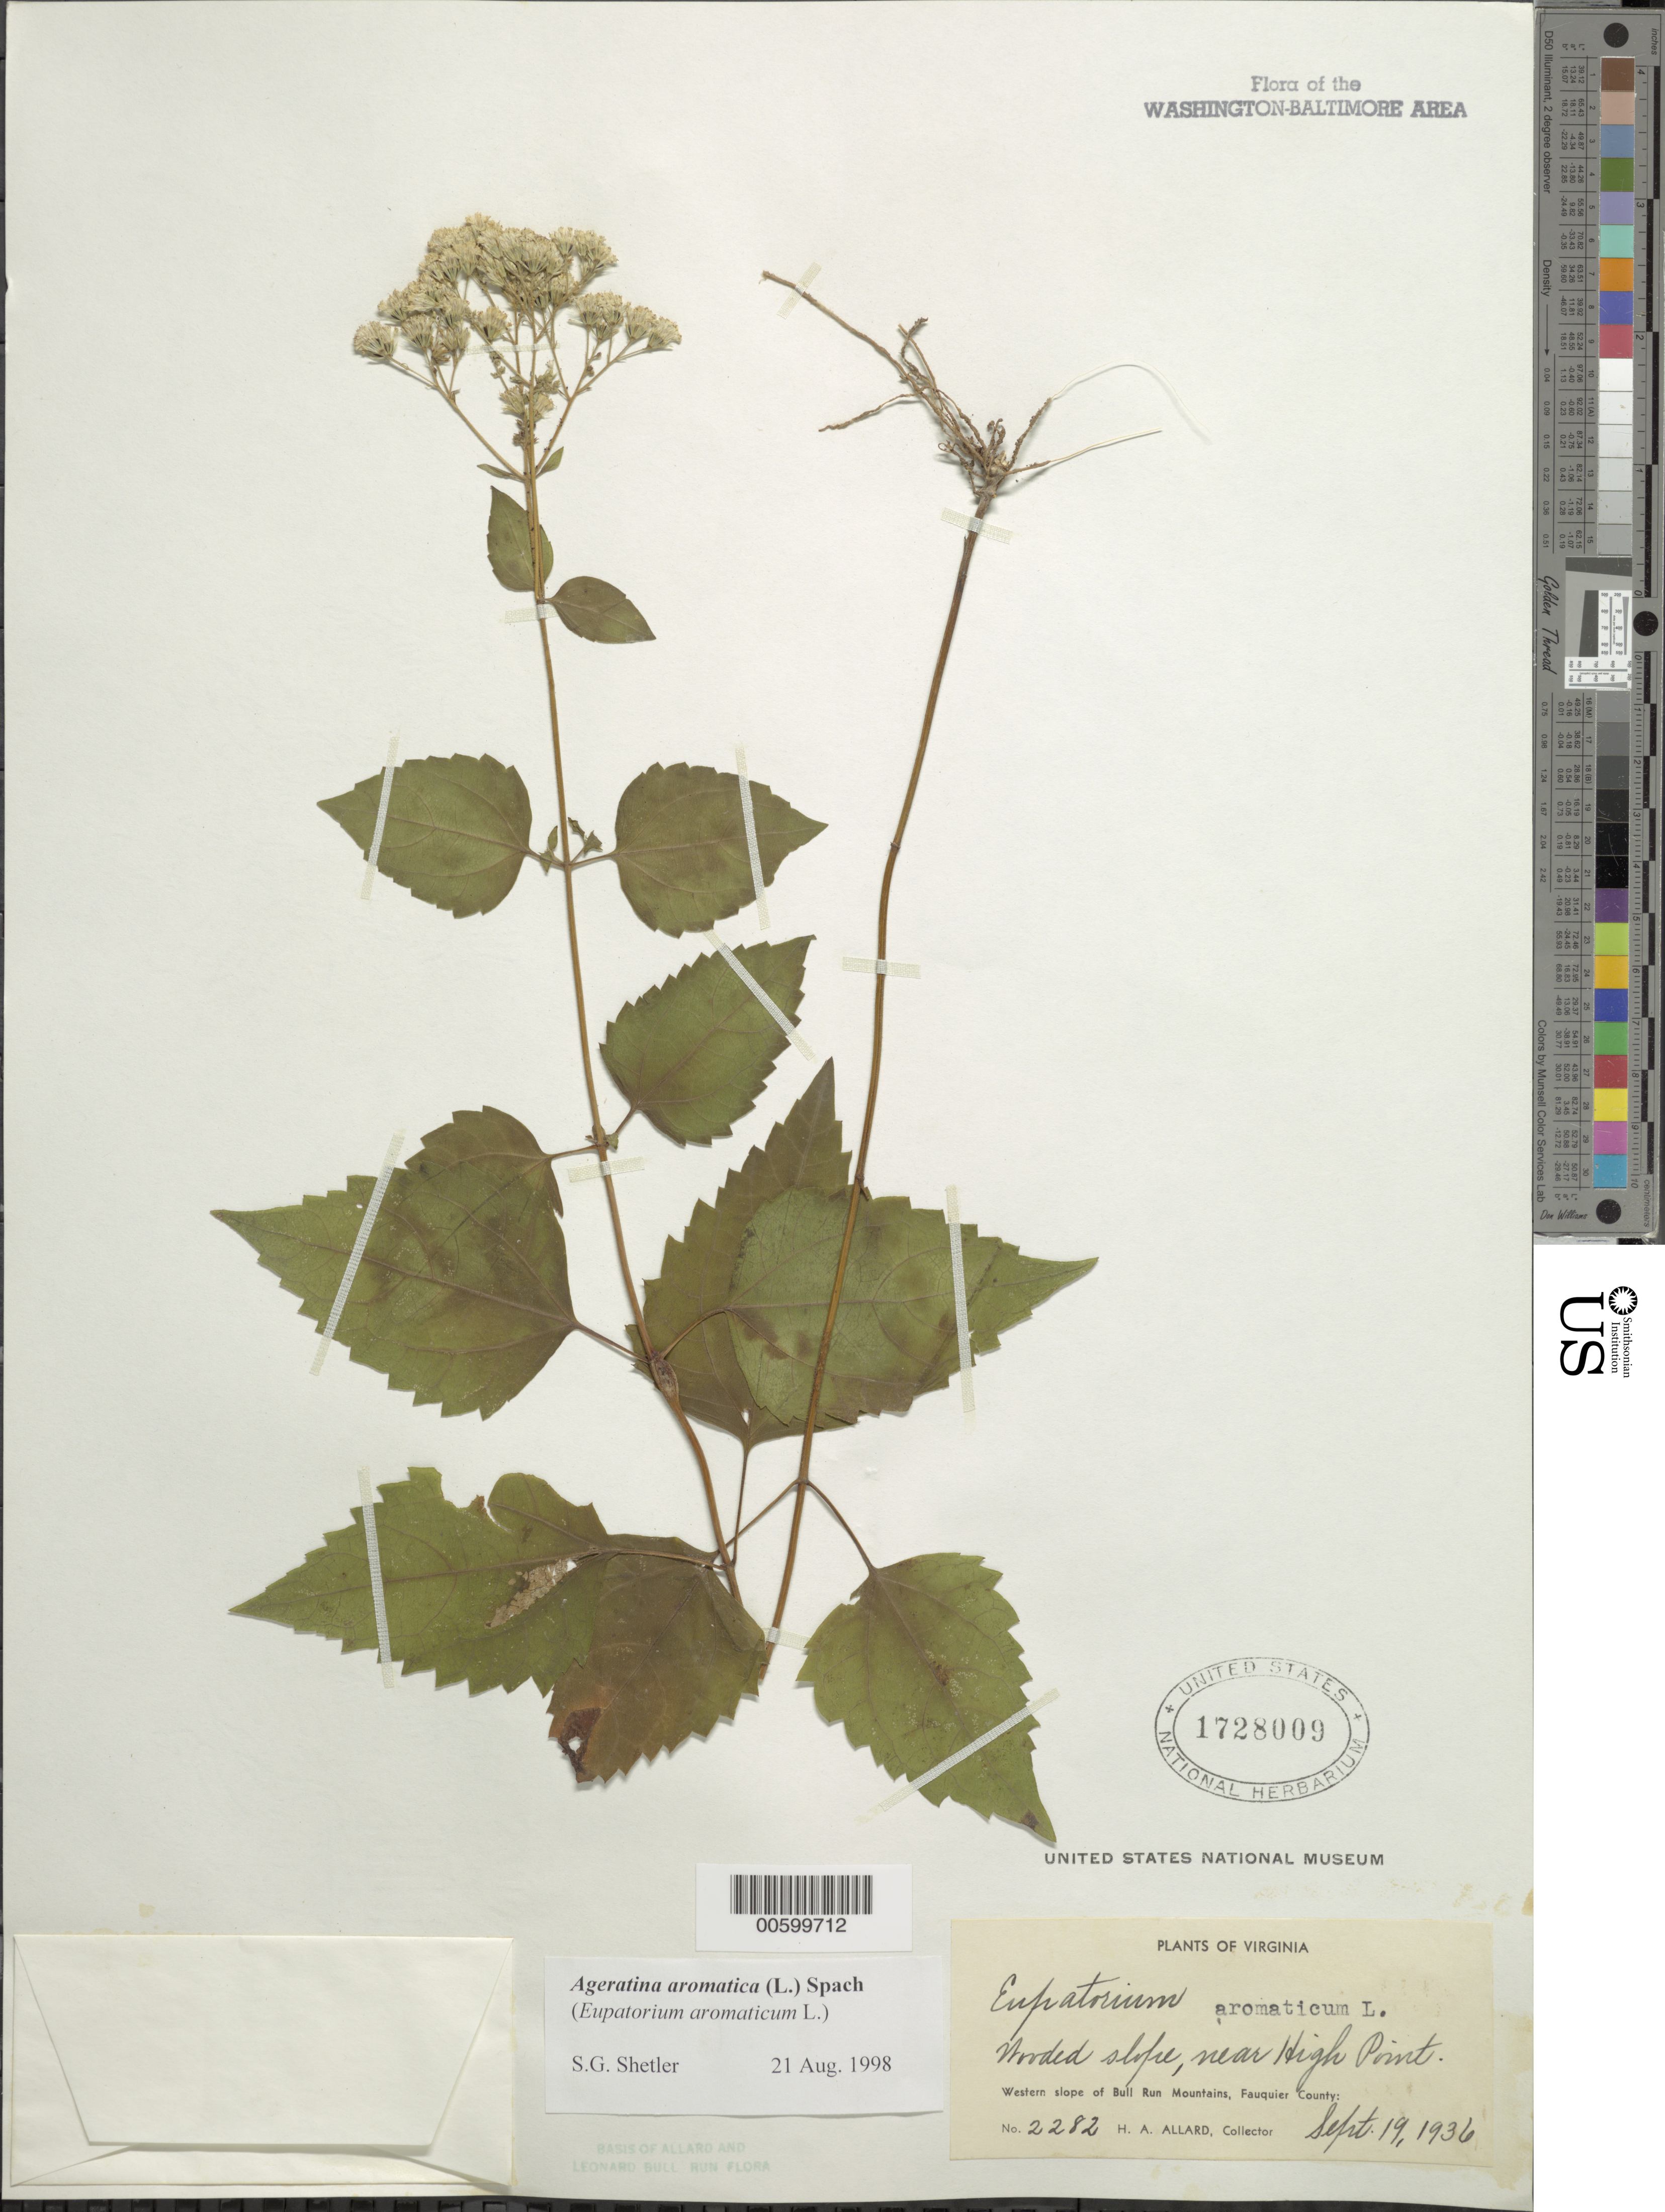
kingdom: Plantae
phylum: Tracheophyta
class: Magnoliopsida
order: Asterales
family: Asteraceae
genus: Ageratina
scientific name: Ageratina aromatica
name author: (L.) Spach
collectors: H. A. Allard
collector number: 2282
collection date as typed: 19 Sep 1936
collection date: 1936-09-19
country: United States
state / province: Virginia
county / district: Fauquier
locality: Western slope of Bull Run Mountains, near High Point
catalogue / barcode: US 1728009